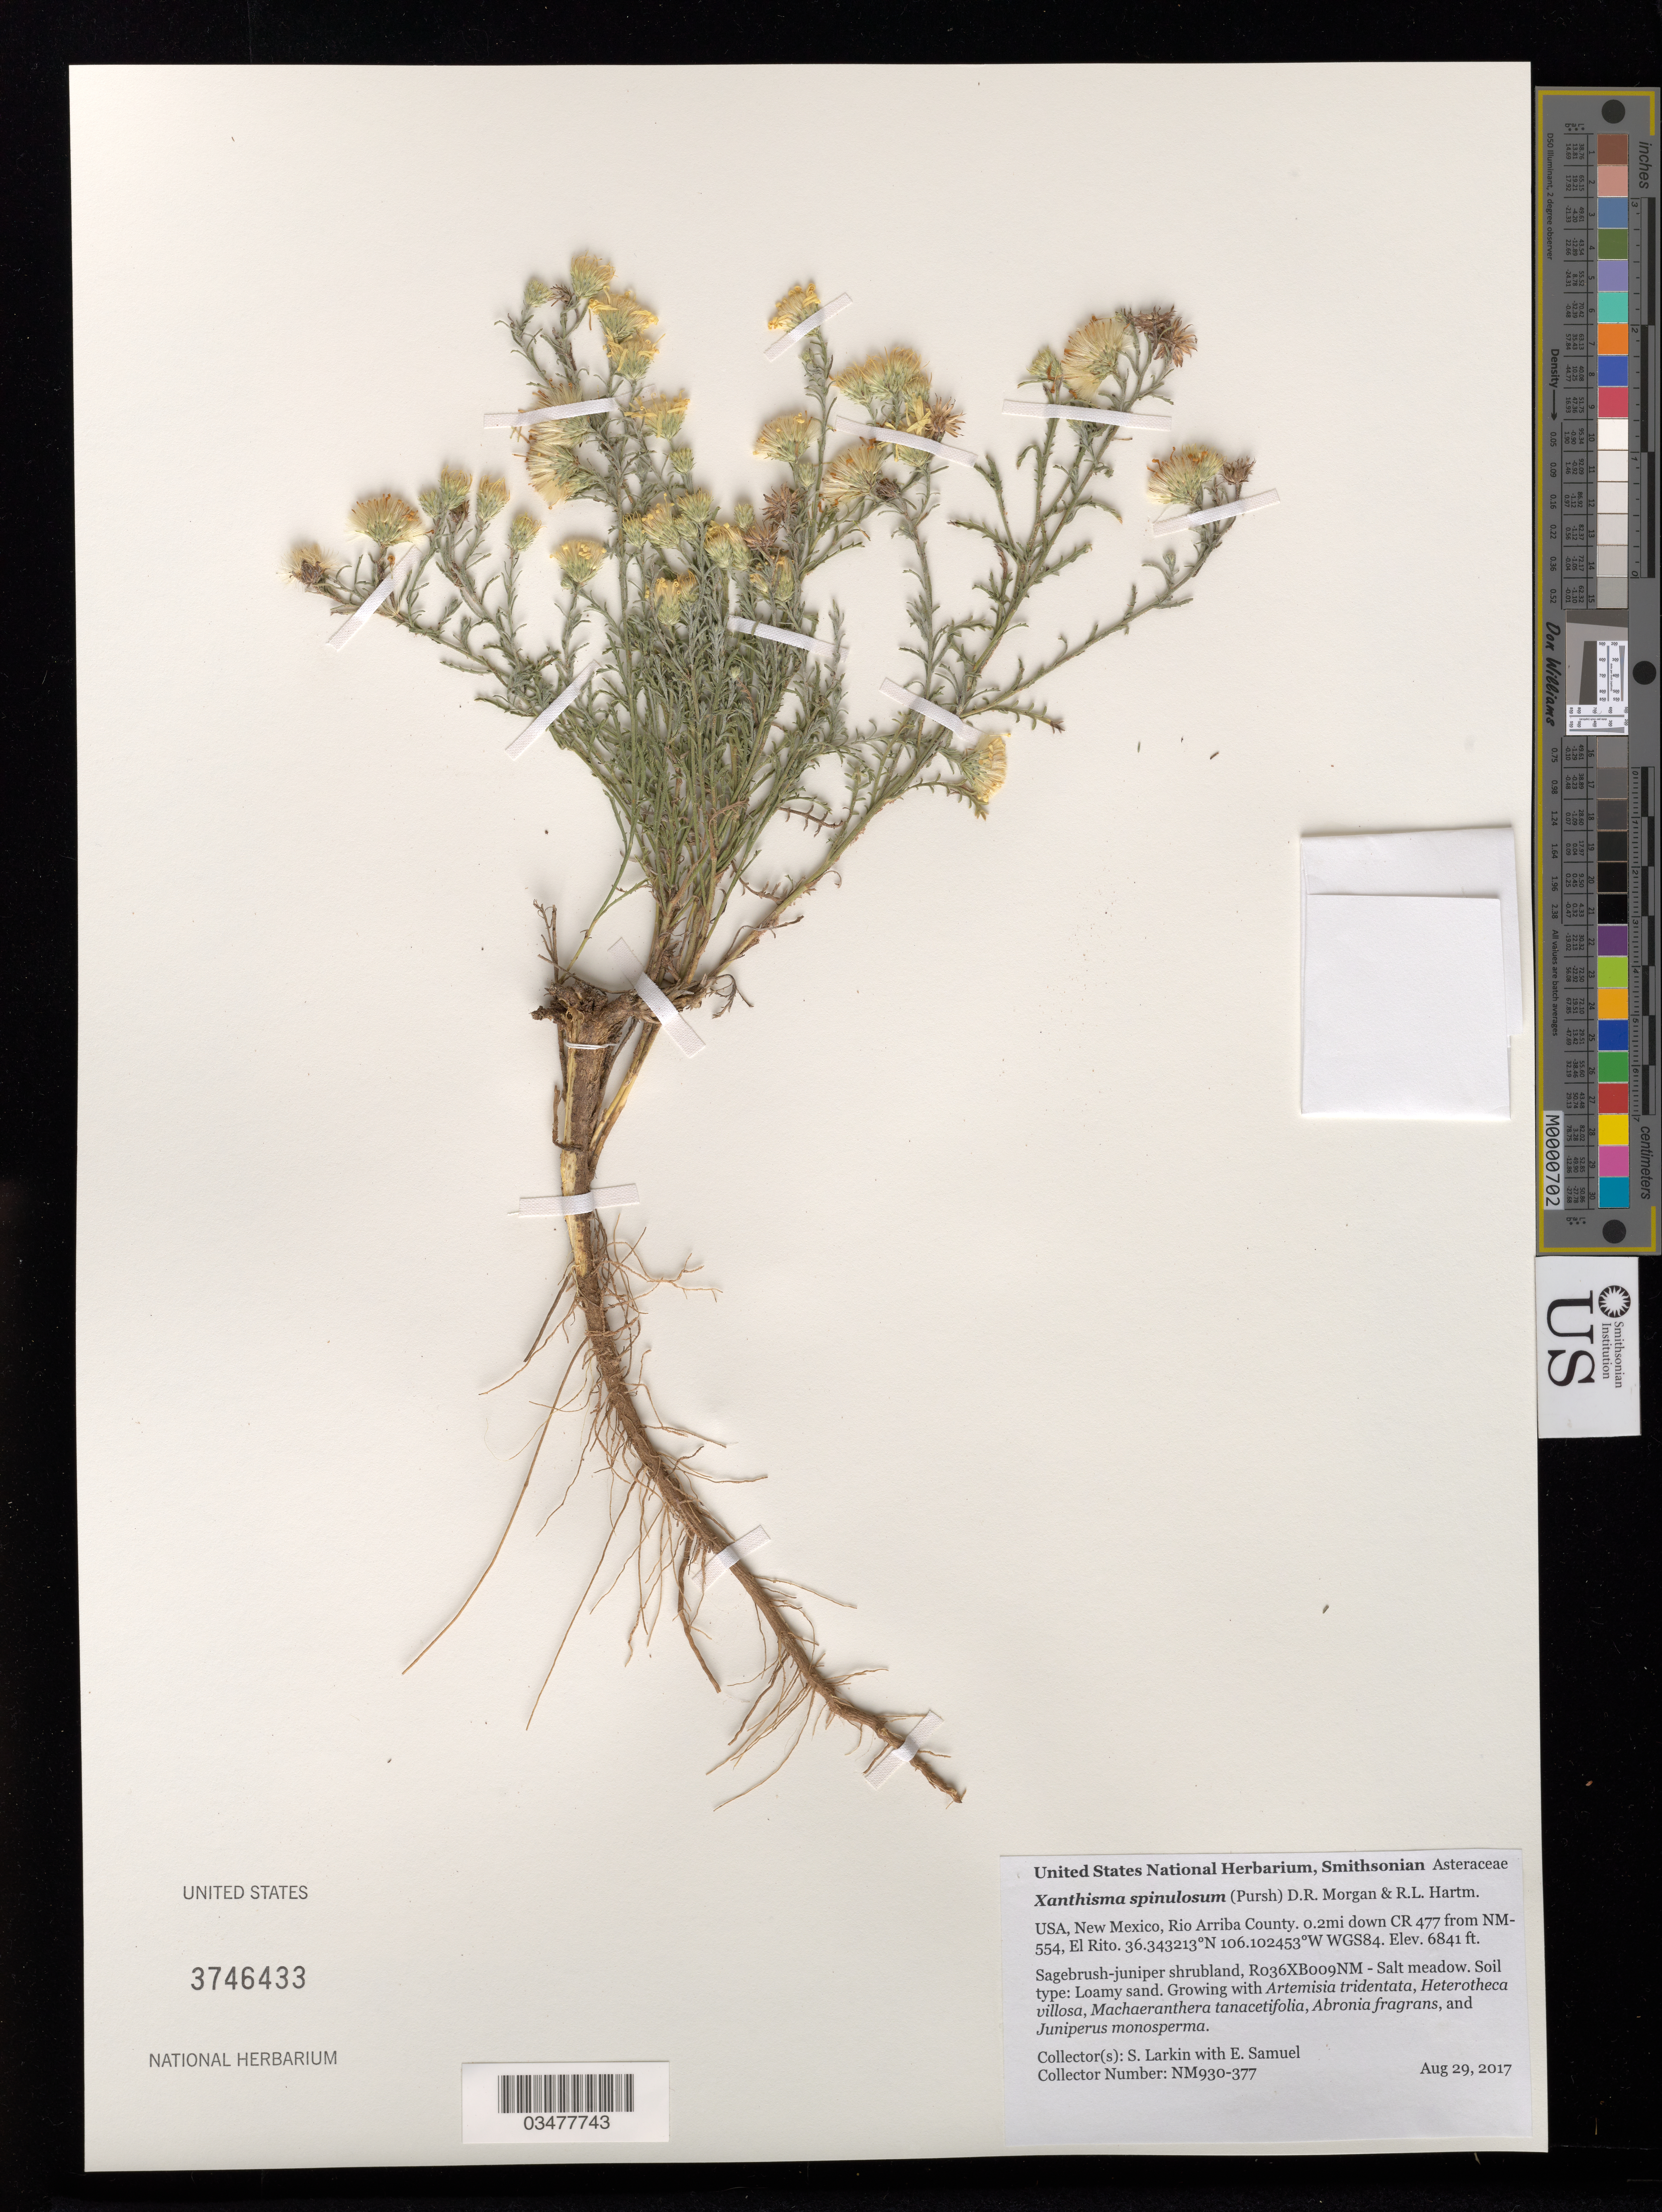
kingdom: Plantae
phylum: Tracheophyta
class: Magnoliopsida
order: Asterales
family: Asteraceae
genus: Xanthisma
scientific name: Xanthisma spinulosum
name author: (Pursh) D. R. Morgan & R.L. Hartm.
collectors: S. Larkin & E. Samuel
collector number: NM930-377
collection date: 2017-08-29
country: United States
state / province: New Mexico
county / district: Rio Arriba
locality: BLM, 0.2 mi. down CR 477 from NM-554, El Rito.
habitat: R036XB009NM - Salt meadow. Loamy sand. Sagebrush-juniper shrubland. With Artemisia tridentata, Abronia fragrans, Juniperus monosperma, etc.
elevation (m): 2085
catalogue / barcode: US 3746433